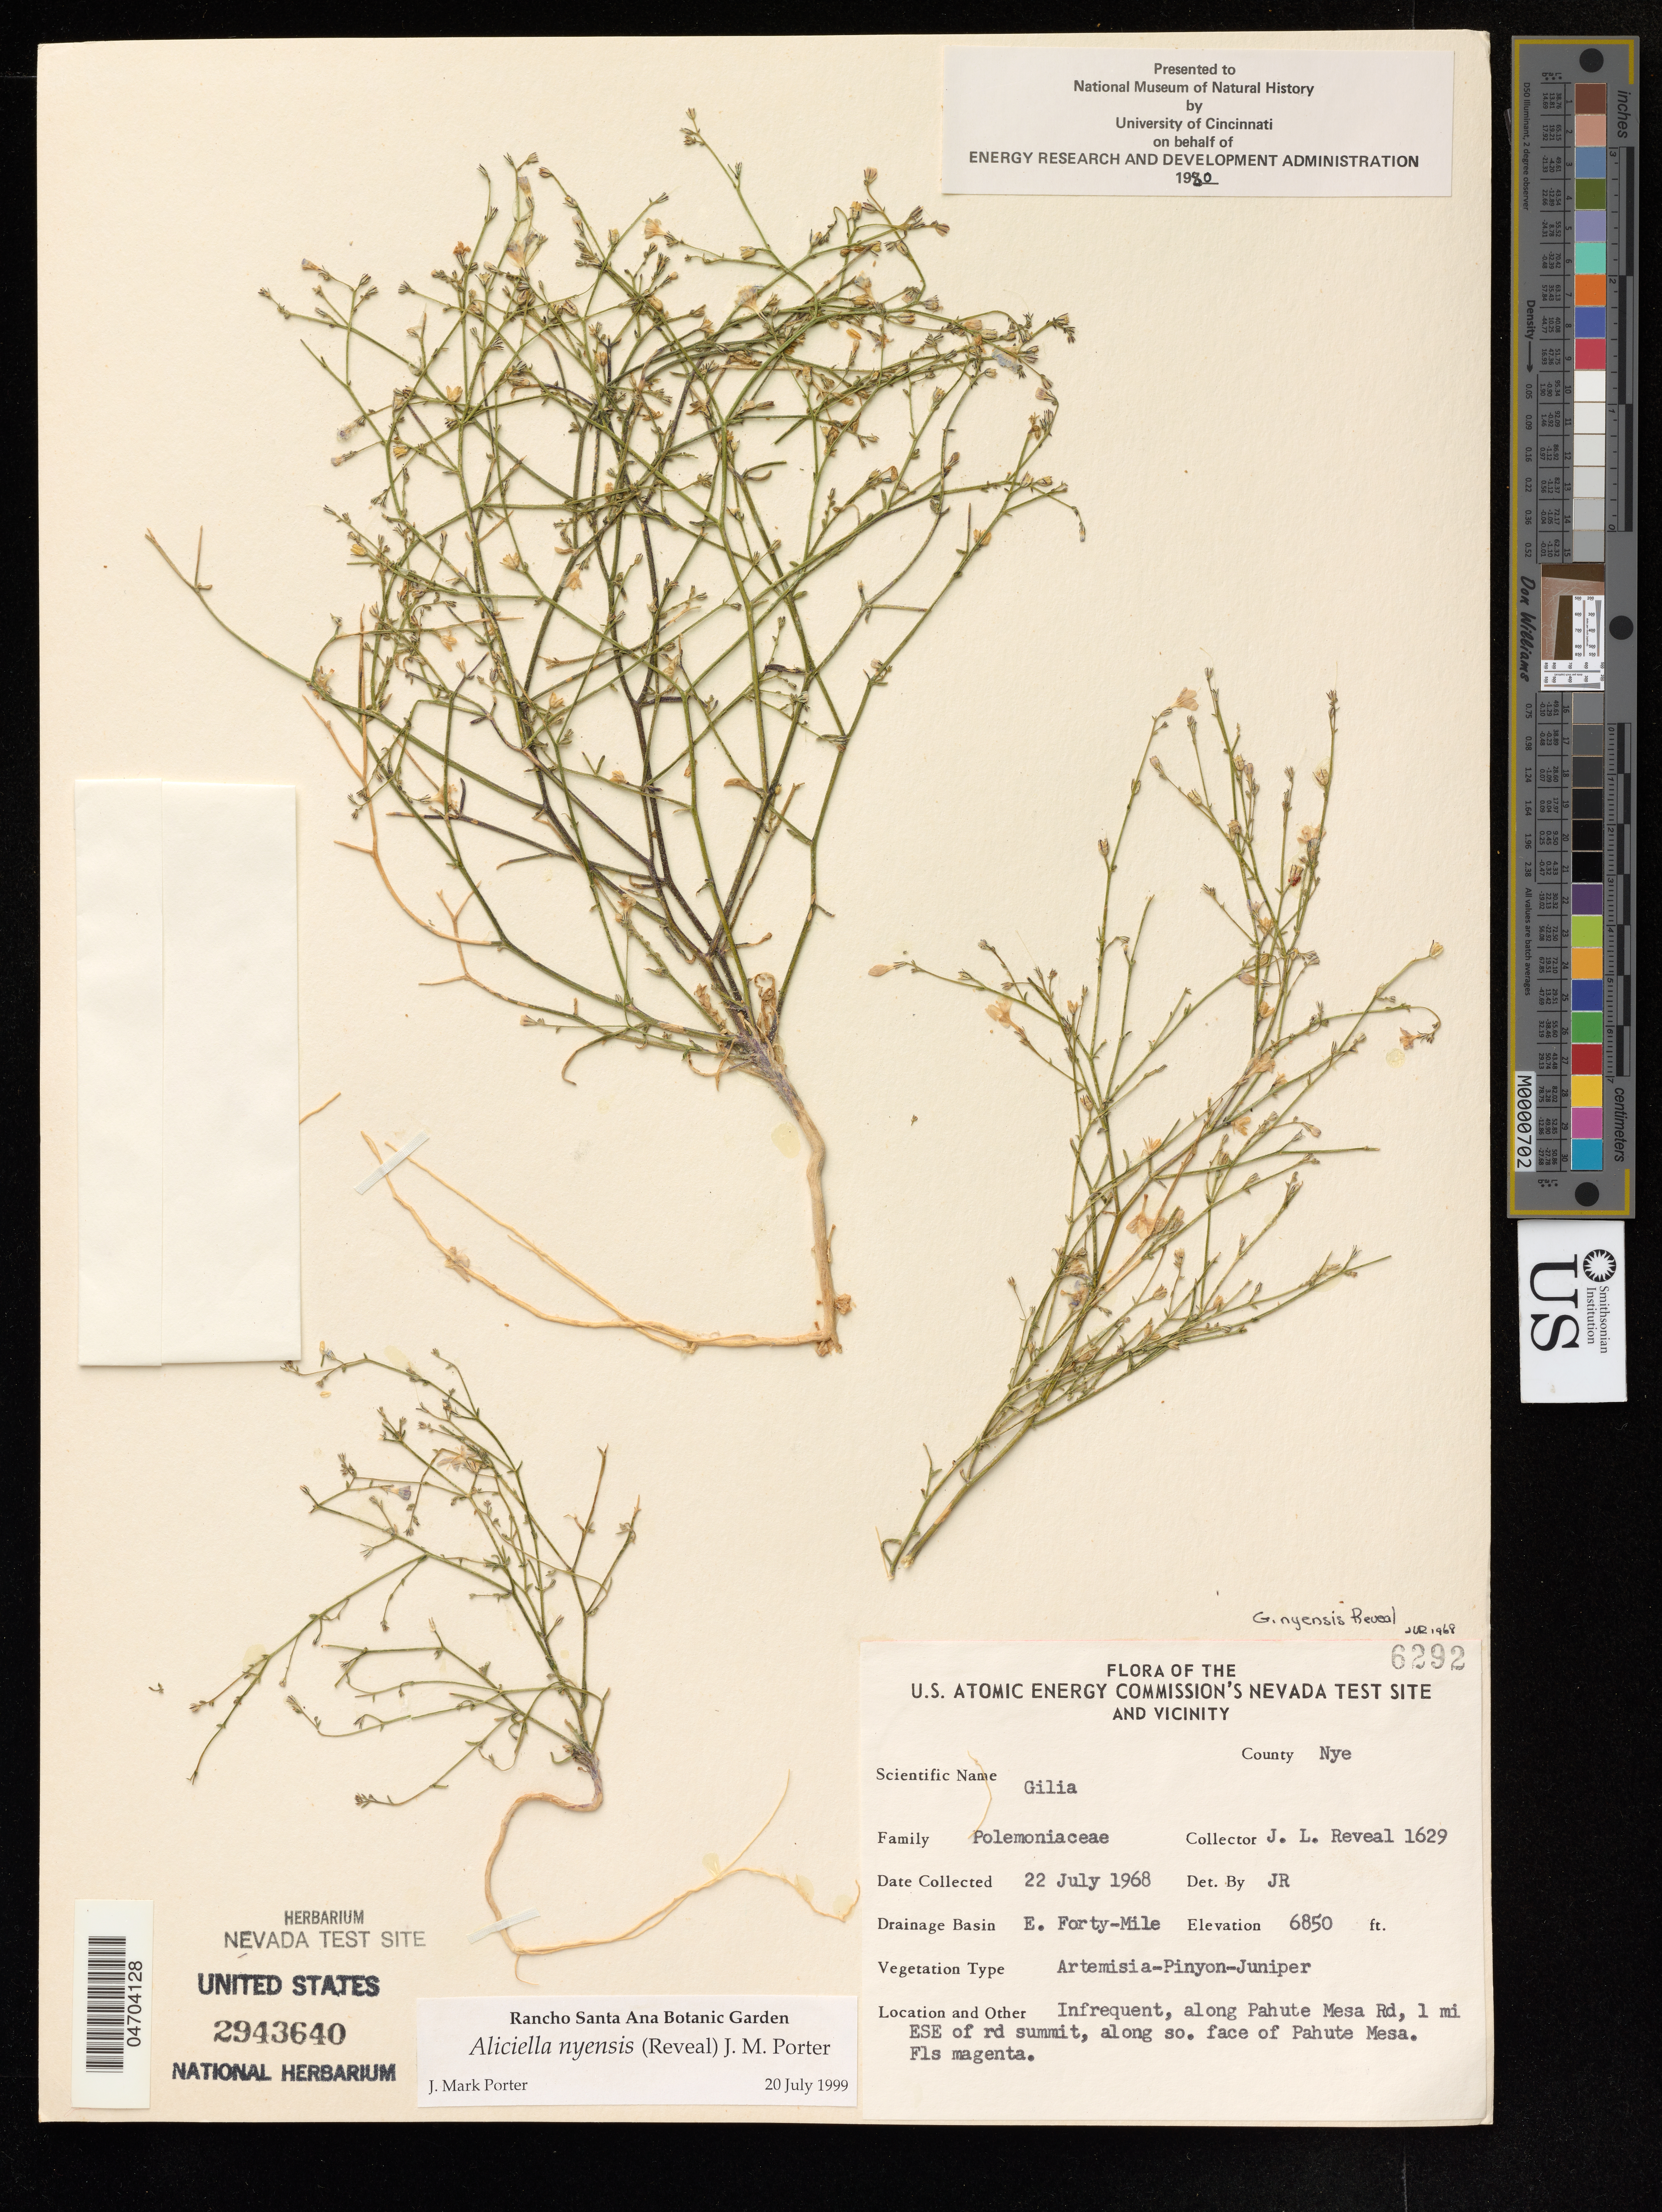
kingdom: Plantae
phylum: Tracheophyta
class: Magnoliopsida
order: Ericales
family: Polemoniaceae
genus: Aliciella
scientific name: Aliciella nyensis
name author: (Reveal) J.M. Porter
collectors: J. Reveal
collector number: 6292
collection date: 1968-07-22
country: United States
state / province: Nevada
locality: Nye, along Pahute Mesa rd, 1 mi ESE of rd summit, along so. face of Pahute Mesa.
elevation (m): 2088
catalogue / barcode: US 2943640